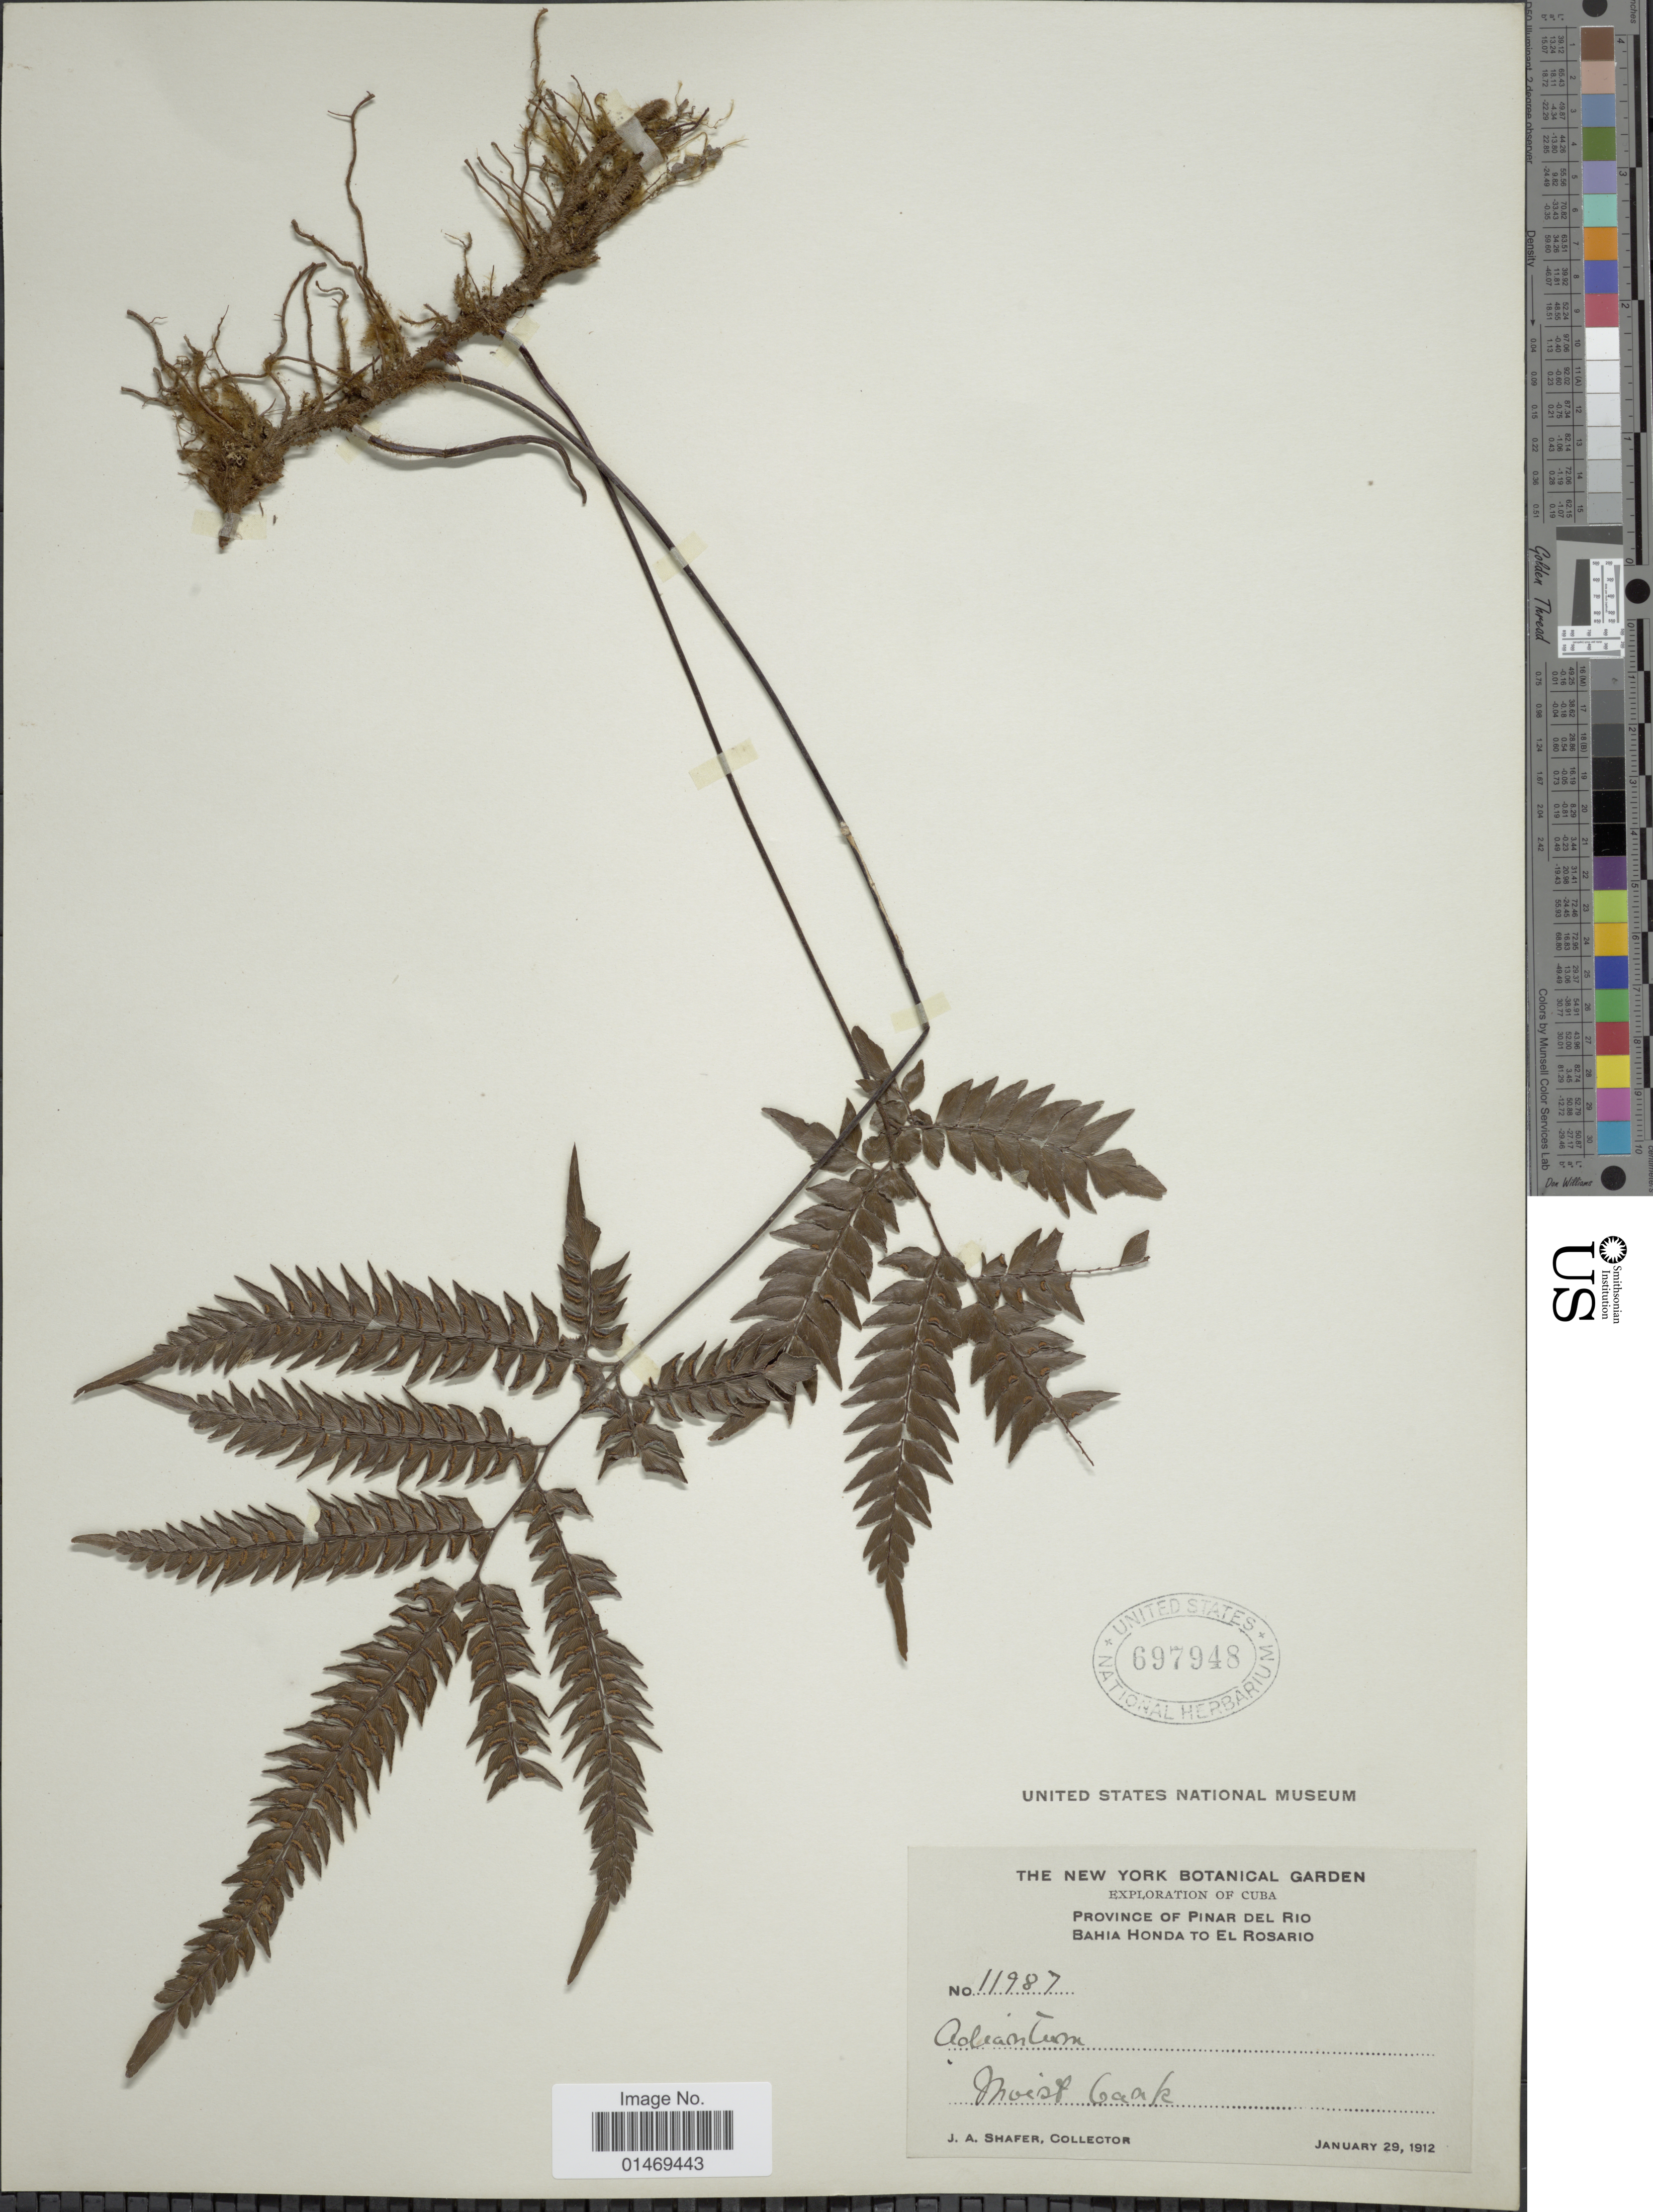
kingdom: Plantae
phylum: Tracheophyta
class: Polypodiopsida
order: Polypodiales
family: Pteridaceae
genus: Adiantum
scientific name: Adiantum pyramidale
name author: (L.) Willd.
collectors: J. A. Shafer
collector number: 11987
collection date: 1912-01-29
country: Cuba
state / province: Pinar del Río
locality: Exploration of Cuba, Bahia Honda To El Rosario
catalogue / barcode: US 697948